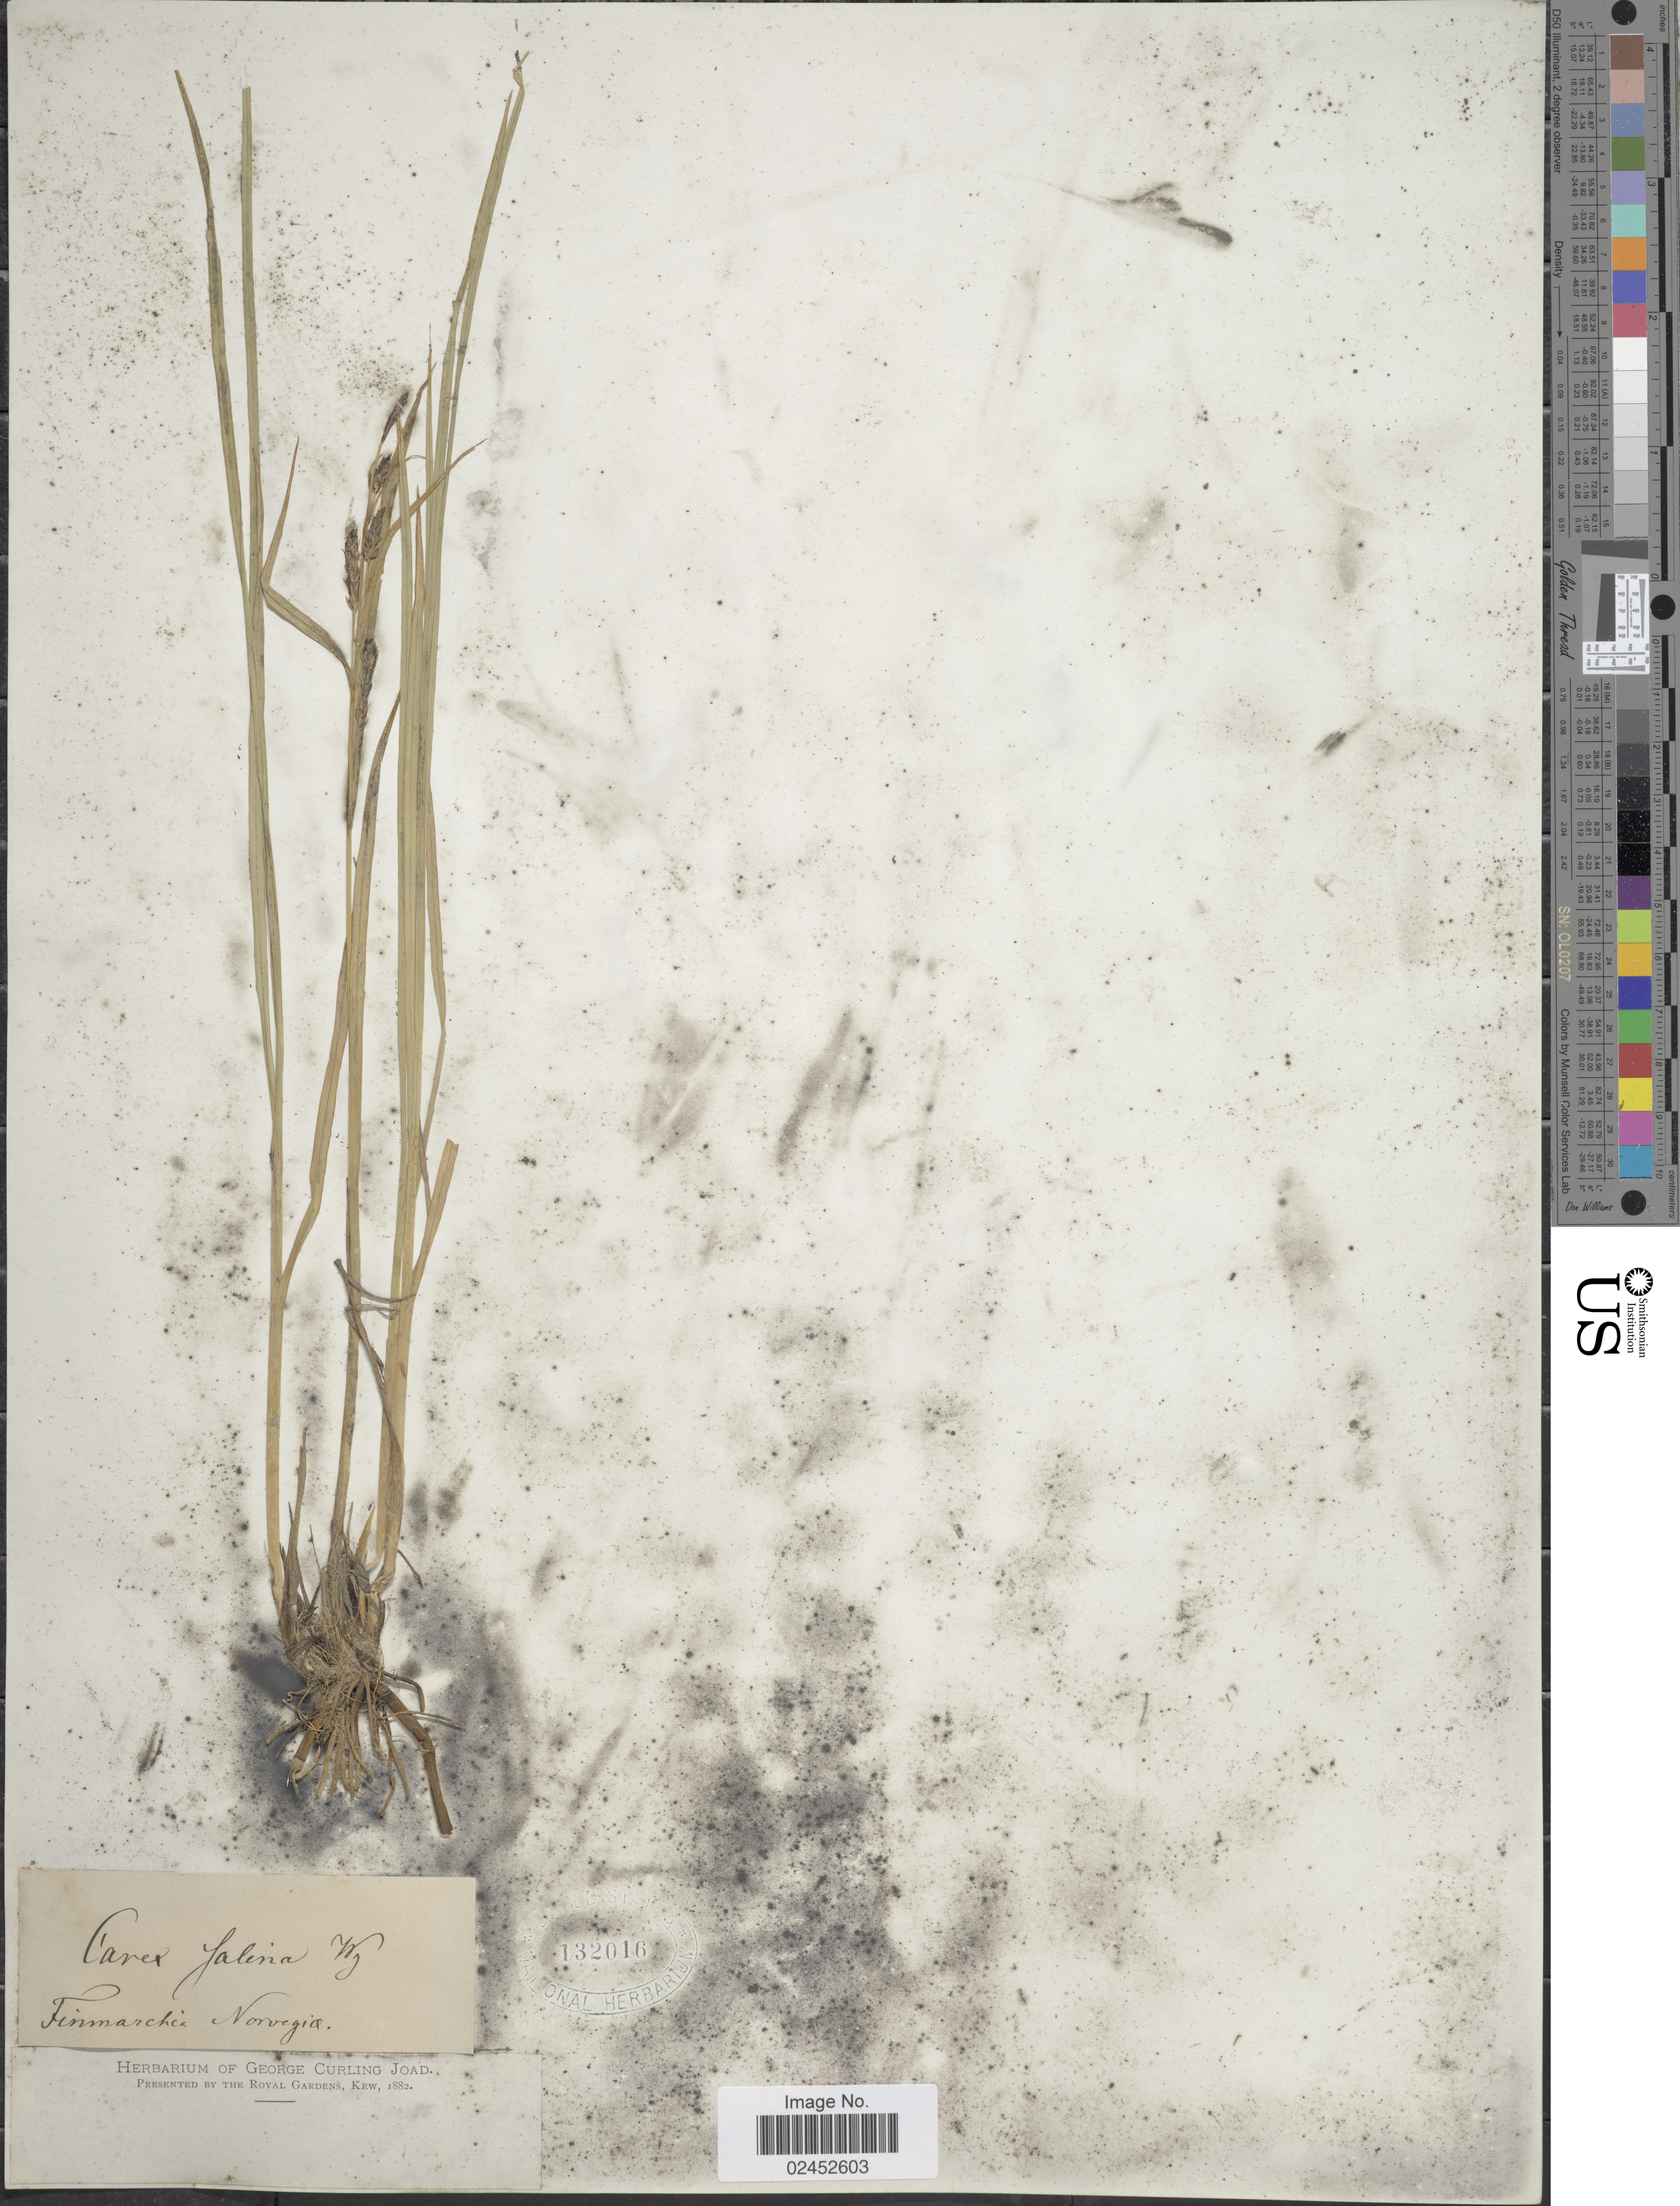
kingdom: Plantae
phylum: Tracheophyta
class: Liliopsida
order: Poales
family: Cyperaceae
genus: Carex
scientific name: Carex salina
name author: Wahlenb.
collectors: ex herb. George Curling Joad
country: Norway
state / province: Finnmark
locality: Finnmarckia Norvegia.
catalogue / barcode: US 132016